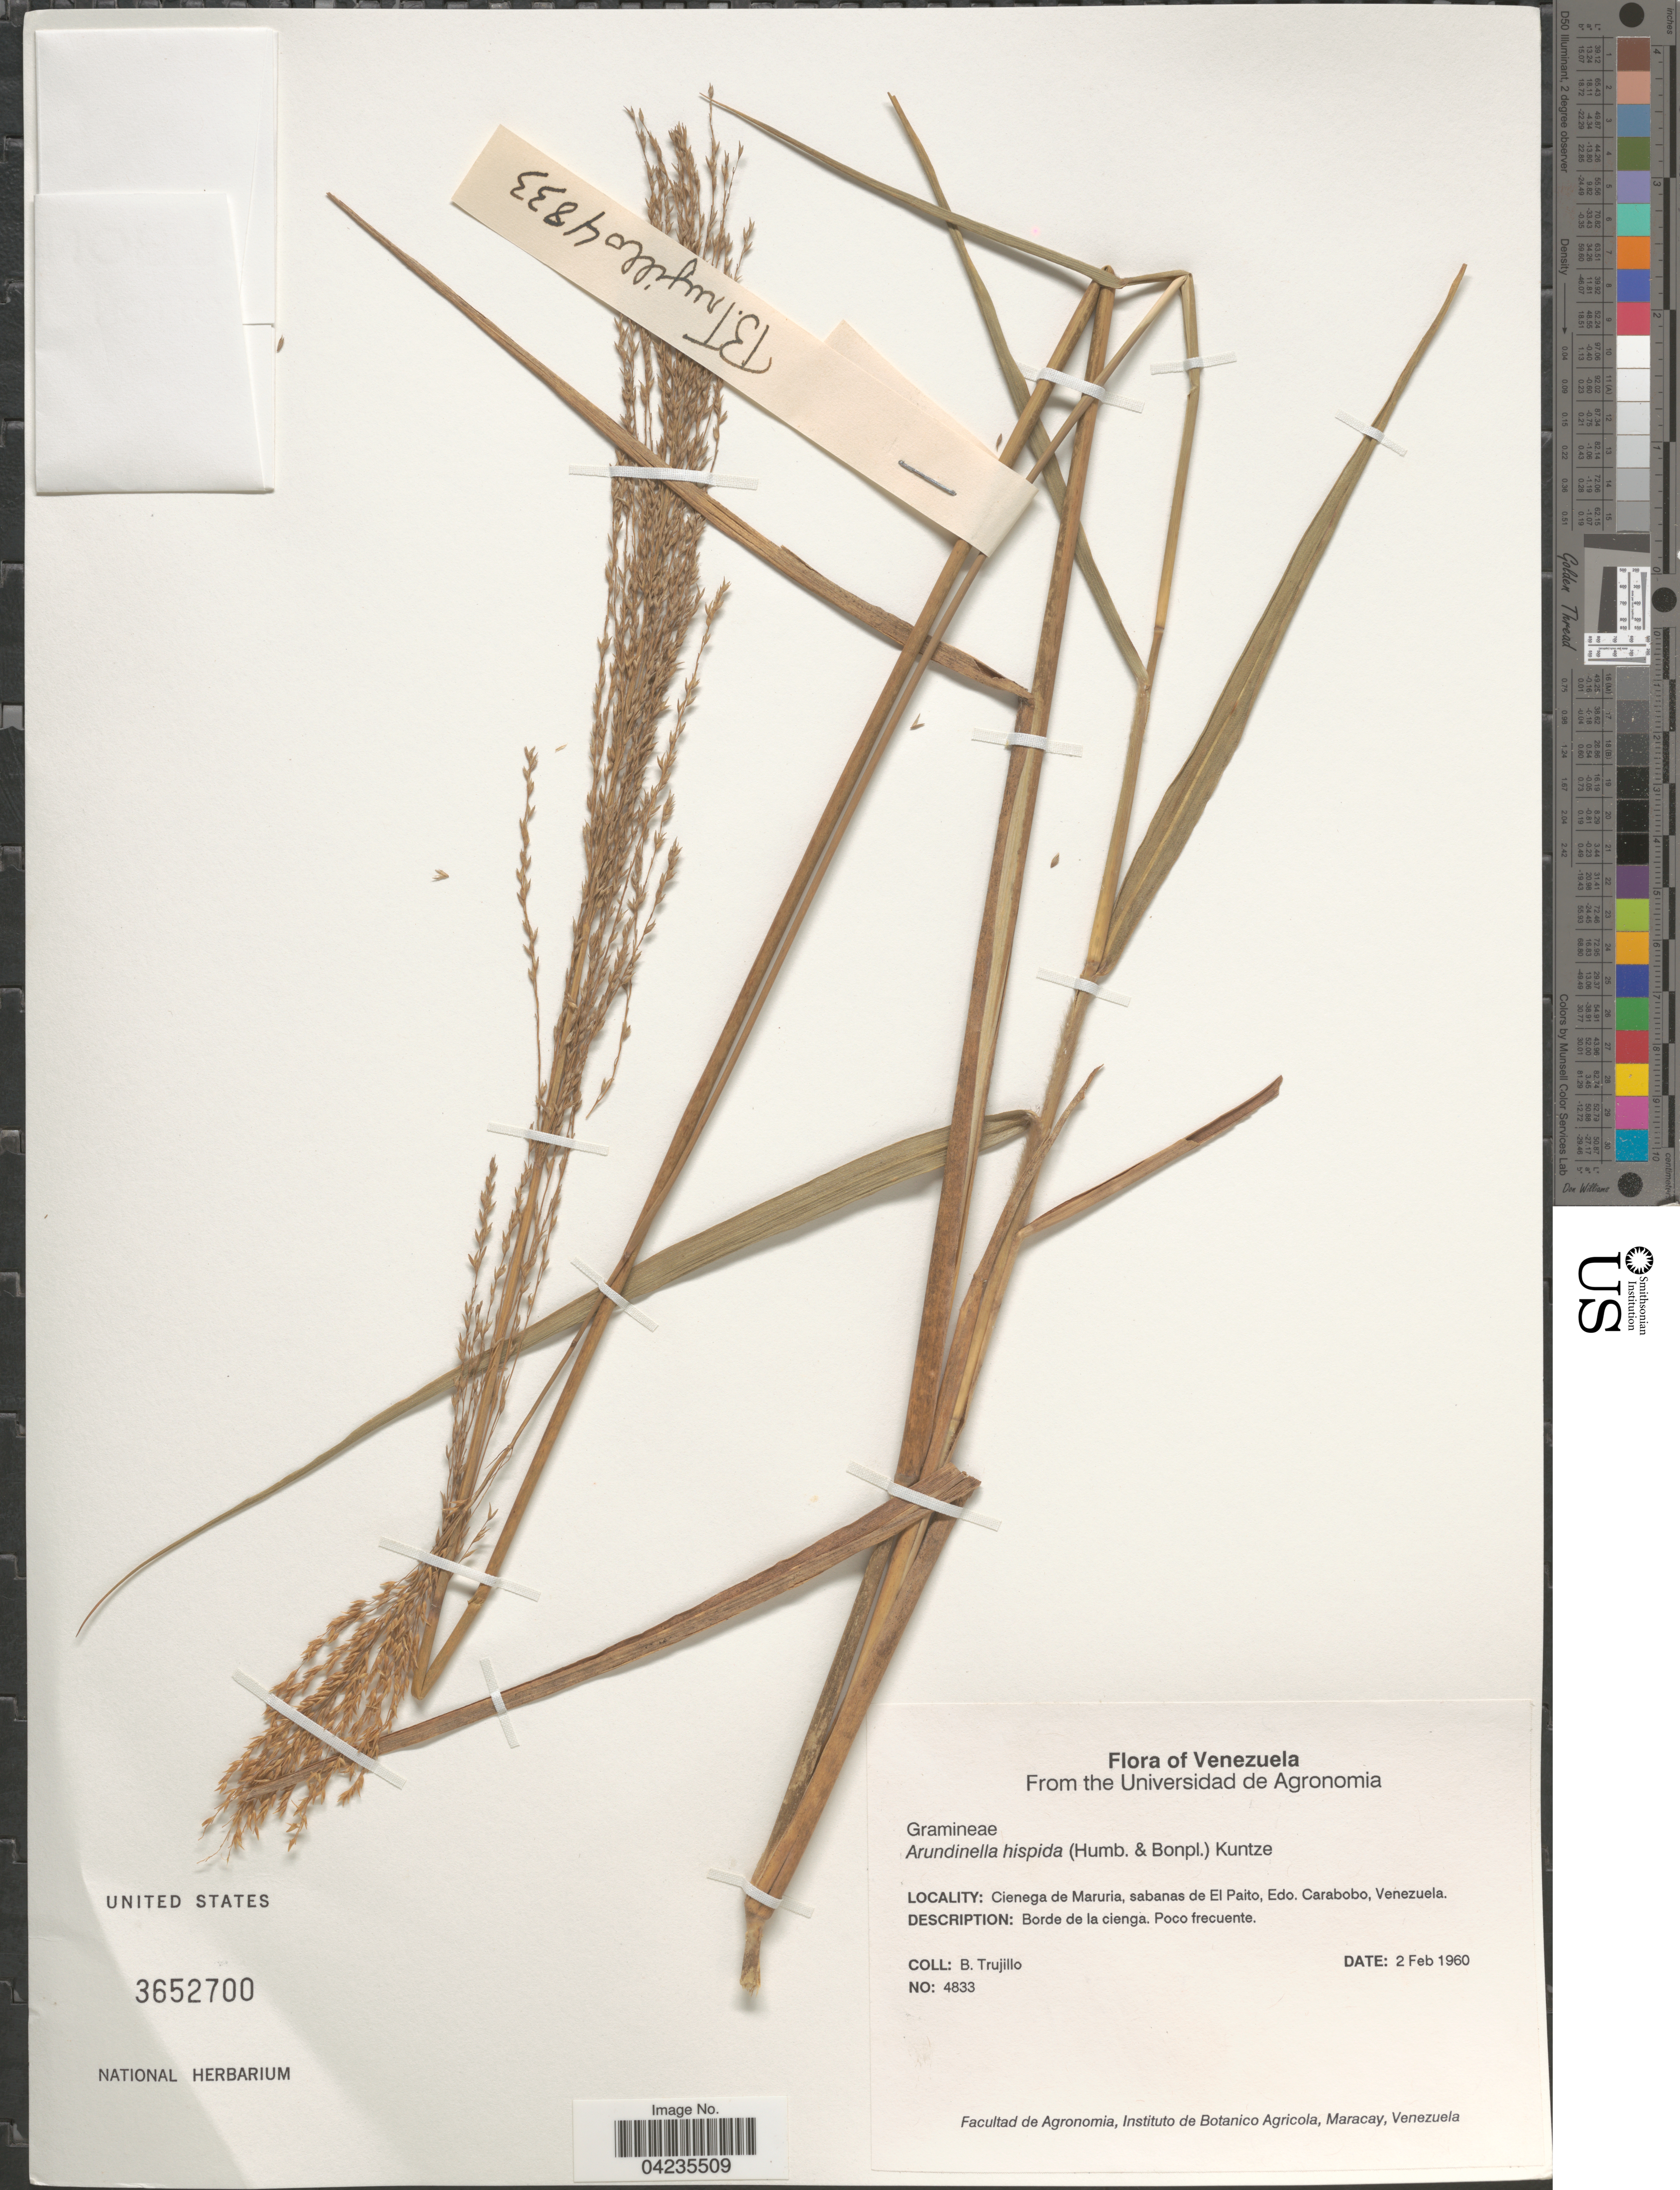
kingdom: Plantae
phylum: Tracheophyta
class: Liliopsida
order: Poales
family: Poaceae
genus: Arundinella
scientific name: Arundinella hispida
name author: (Humb. & Bonpl. ex Willd.) Kuntze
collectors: B. Trujillo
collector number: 4833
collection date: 1960-02-02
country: Venezuela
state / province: Carabobo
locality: Cienega de Maruria, sabanas de El Paito, Edo. Carabobo.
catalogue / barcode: US 3652700